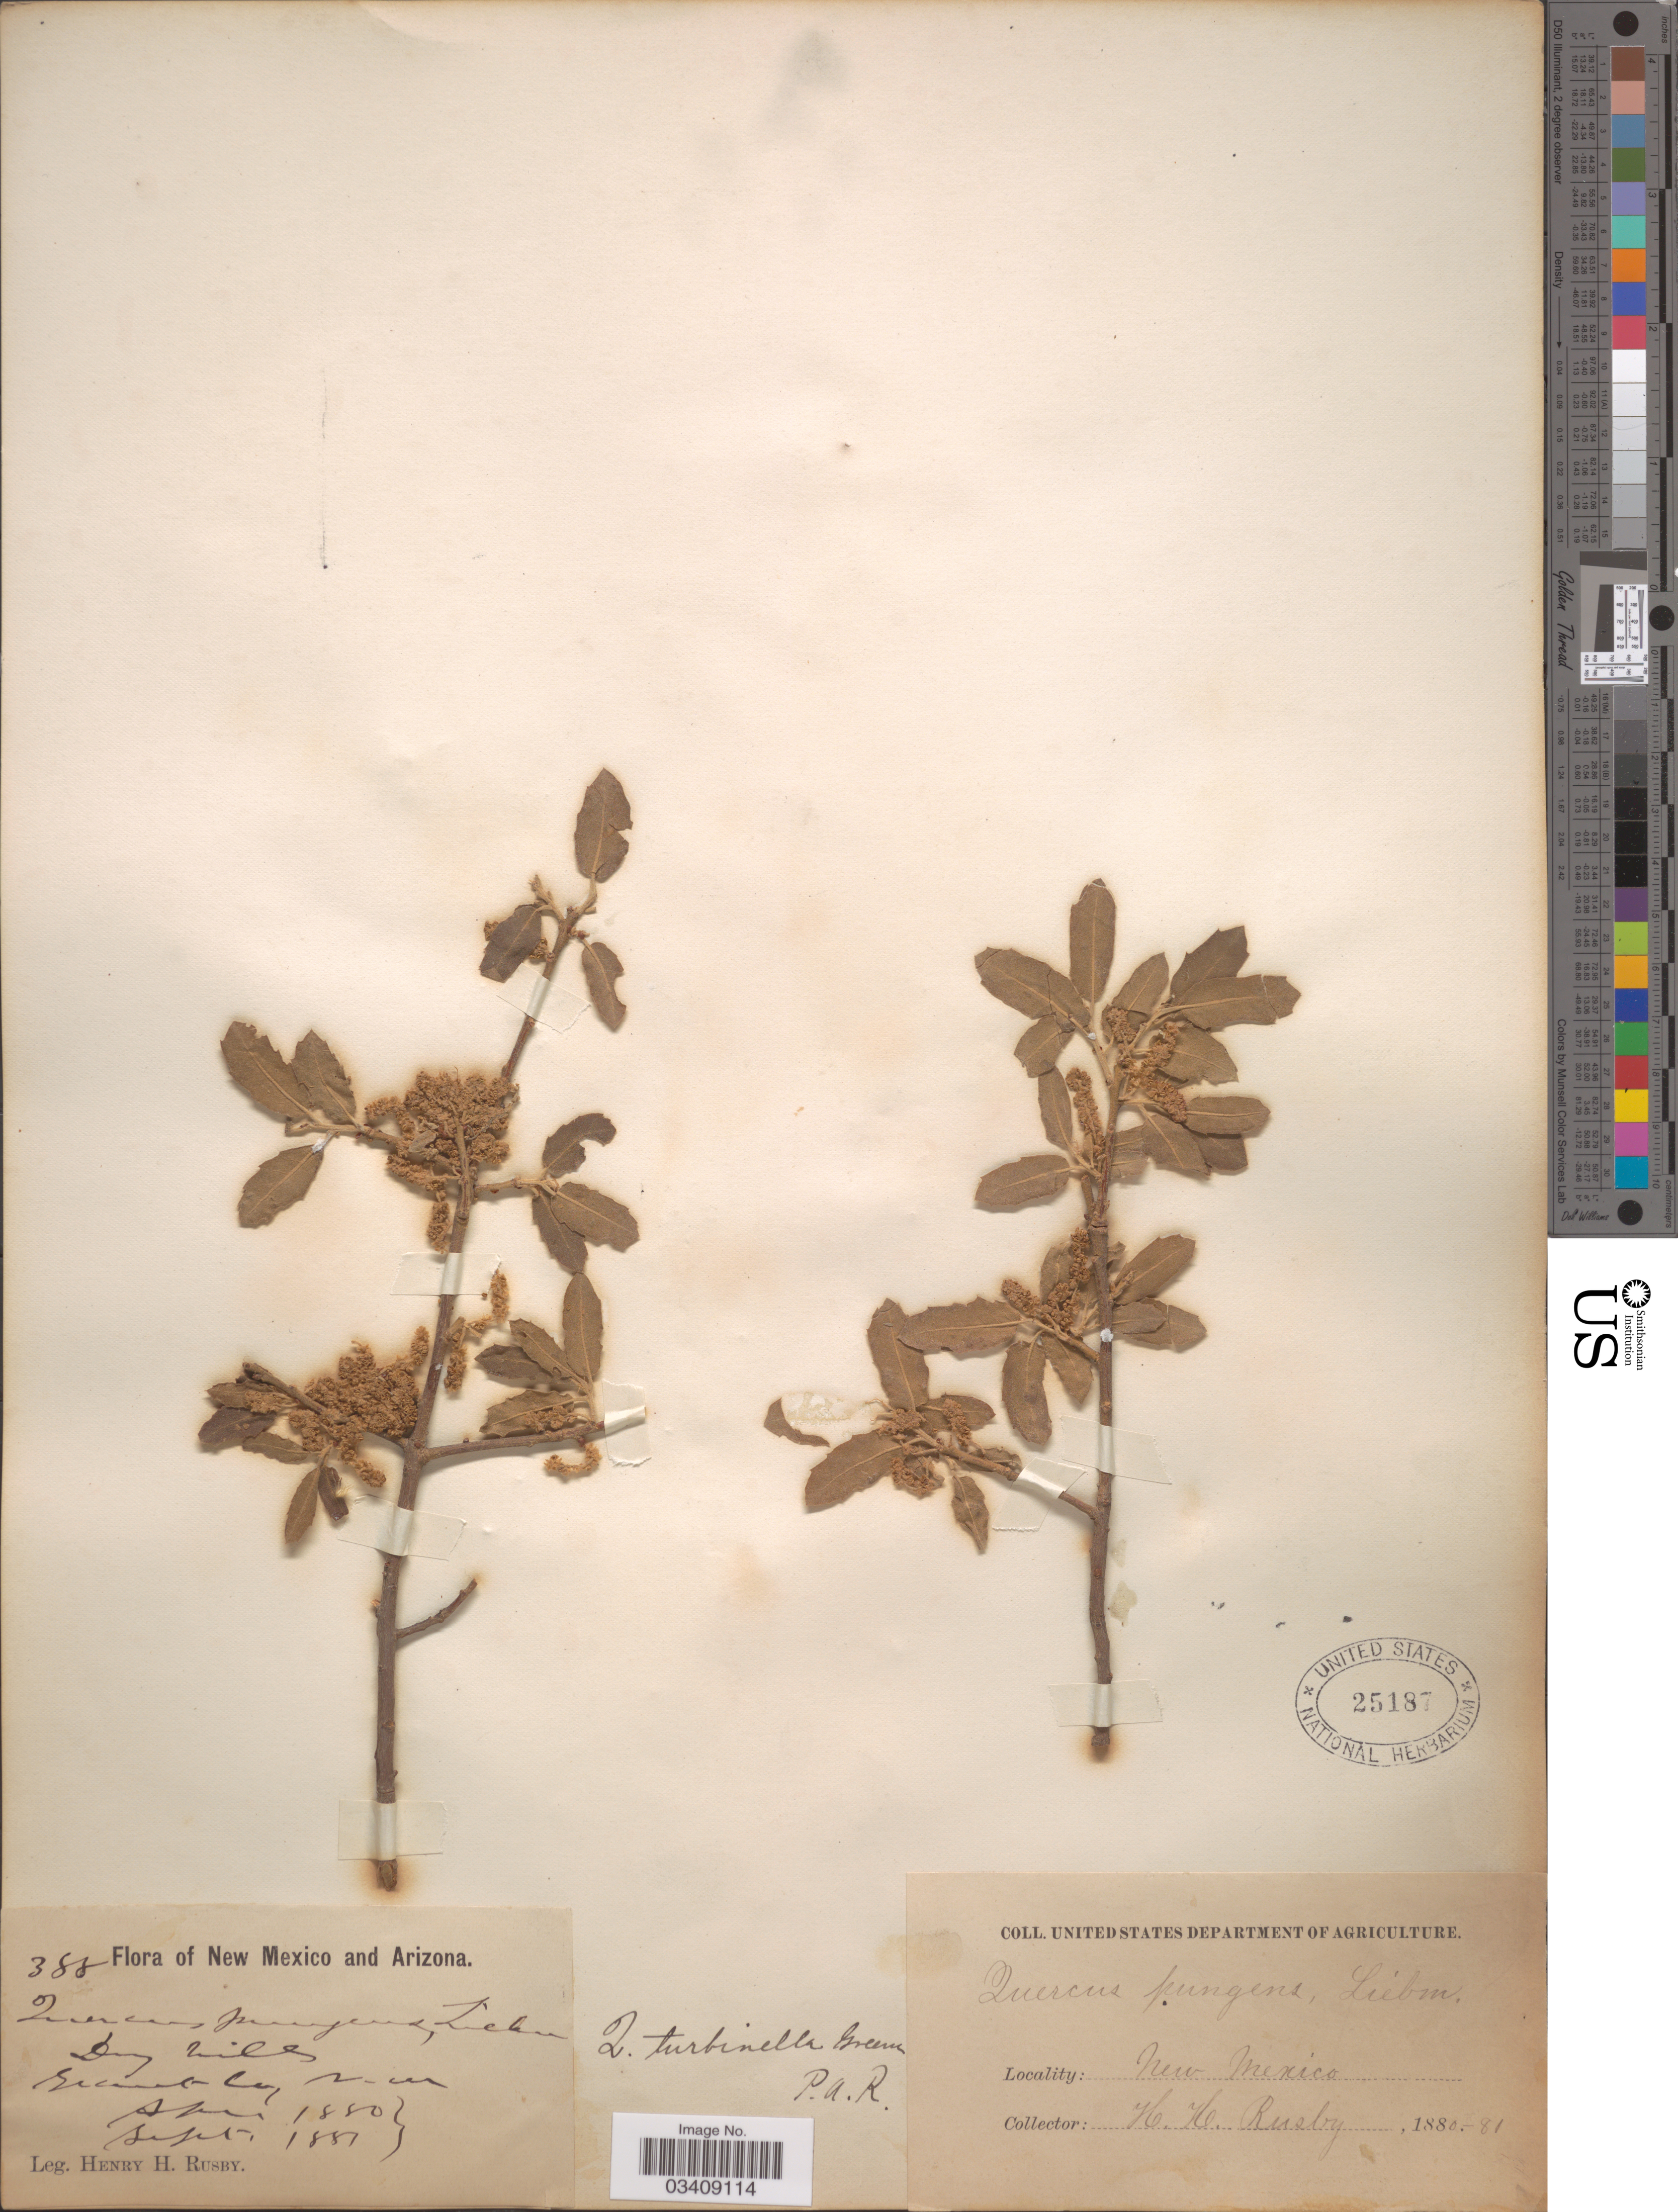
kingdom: Plantae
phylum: Tracheophyta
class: Magnoliopsida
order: Fagales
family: Fagaceae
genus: Quercus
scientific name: Quercus turbinella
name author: Greene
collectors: H. H. Rusby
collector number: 388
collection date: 1880-04/1881-09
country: United States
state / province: New Mexico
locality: Grant Co.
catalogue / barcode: US 25187